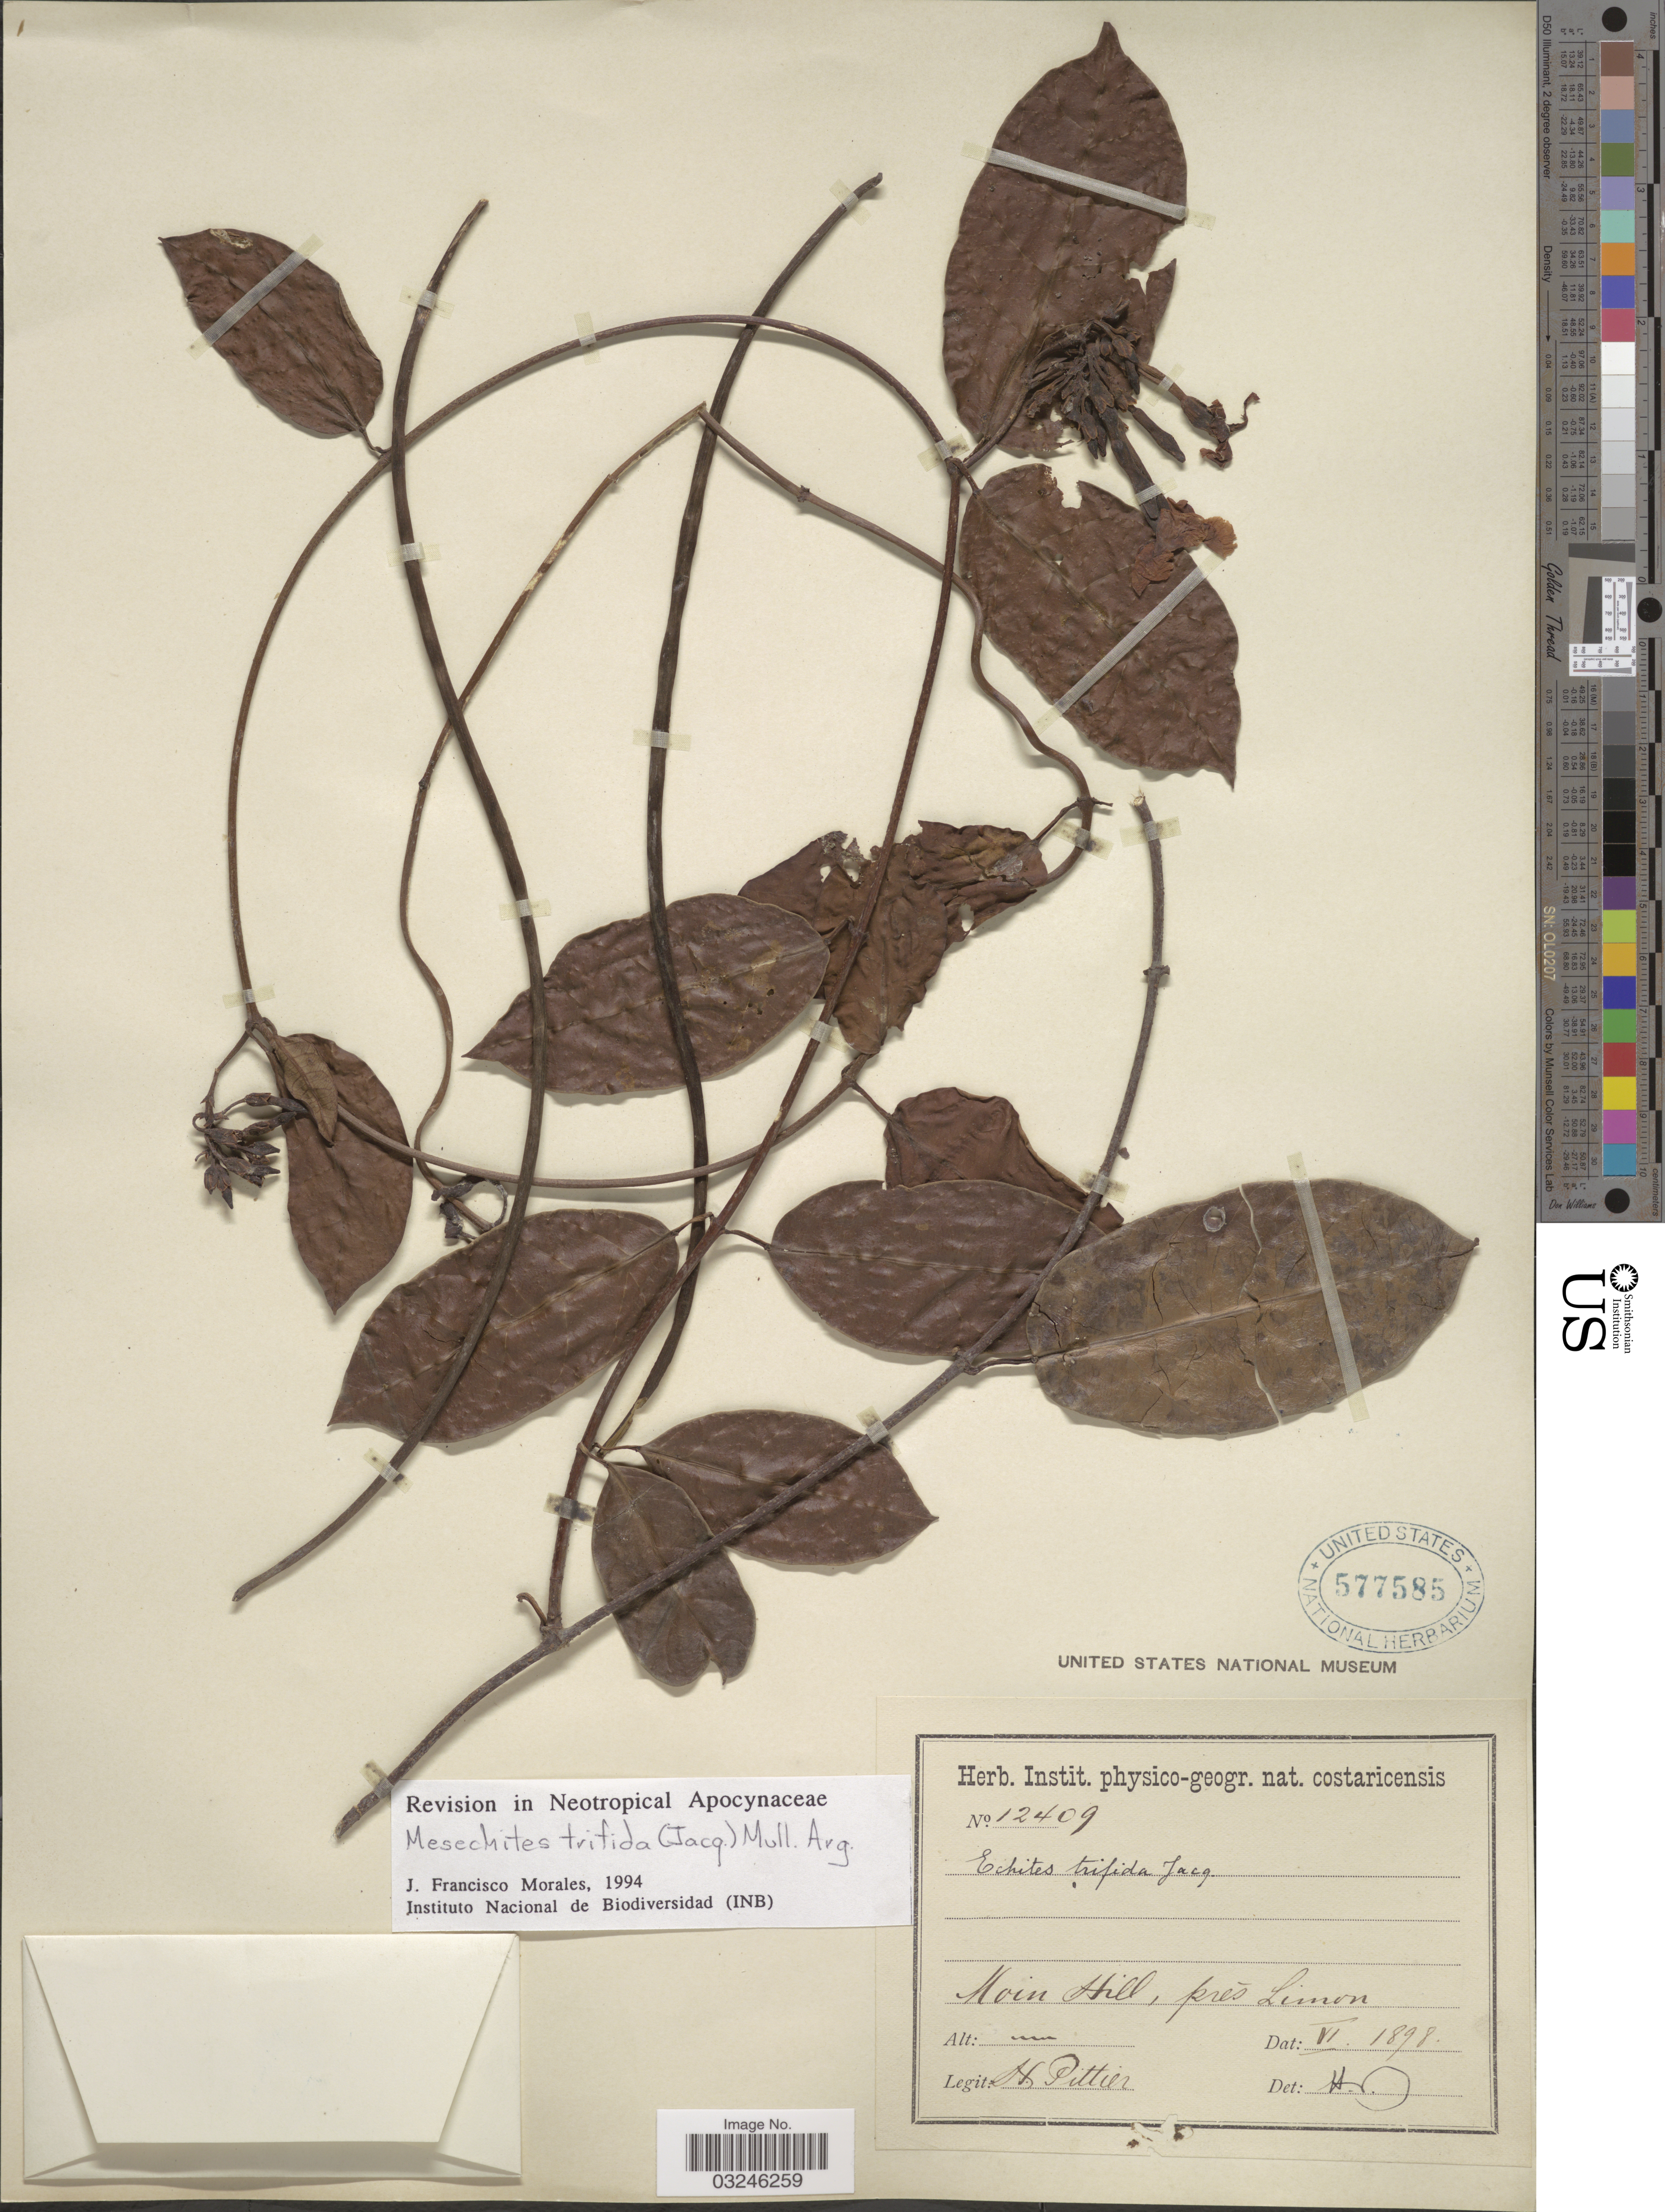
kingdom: Plantae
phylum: Tracheophyta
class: Magnoliopsida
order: Gentianales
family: Apocynaceae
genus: Mesechites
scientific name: Mesechites trifidus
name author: (Jacq.) Müll. Arg.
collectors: H. F. Pittier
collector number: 12409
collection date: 1898-06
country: Costa Rica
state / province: Limón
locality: Moin Hill, prés Limon.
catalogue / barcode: US 577585